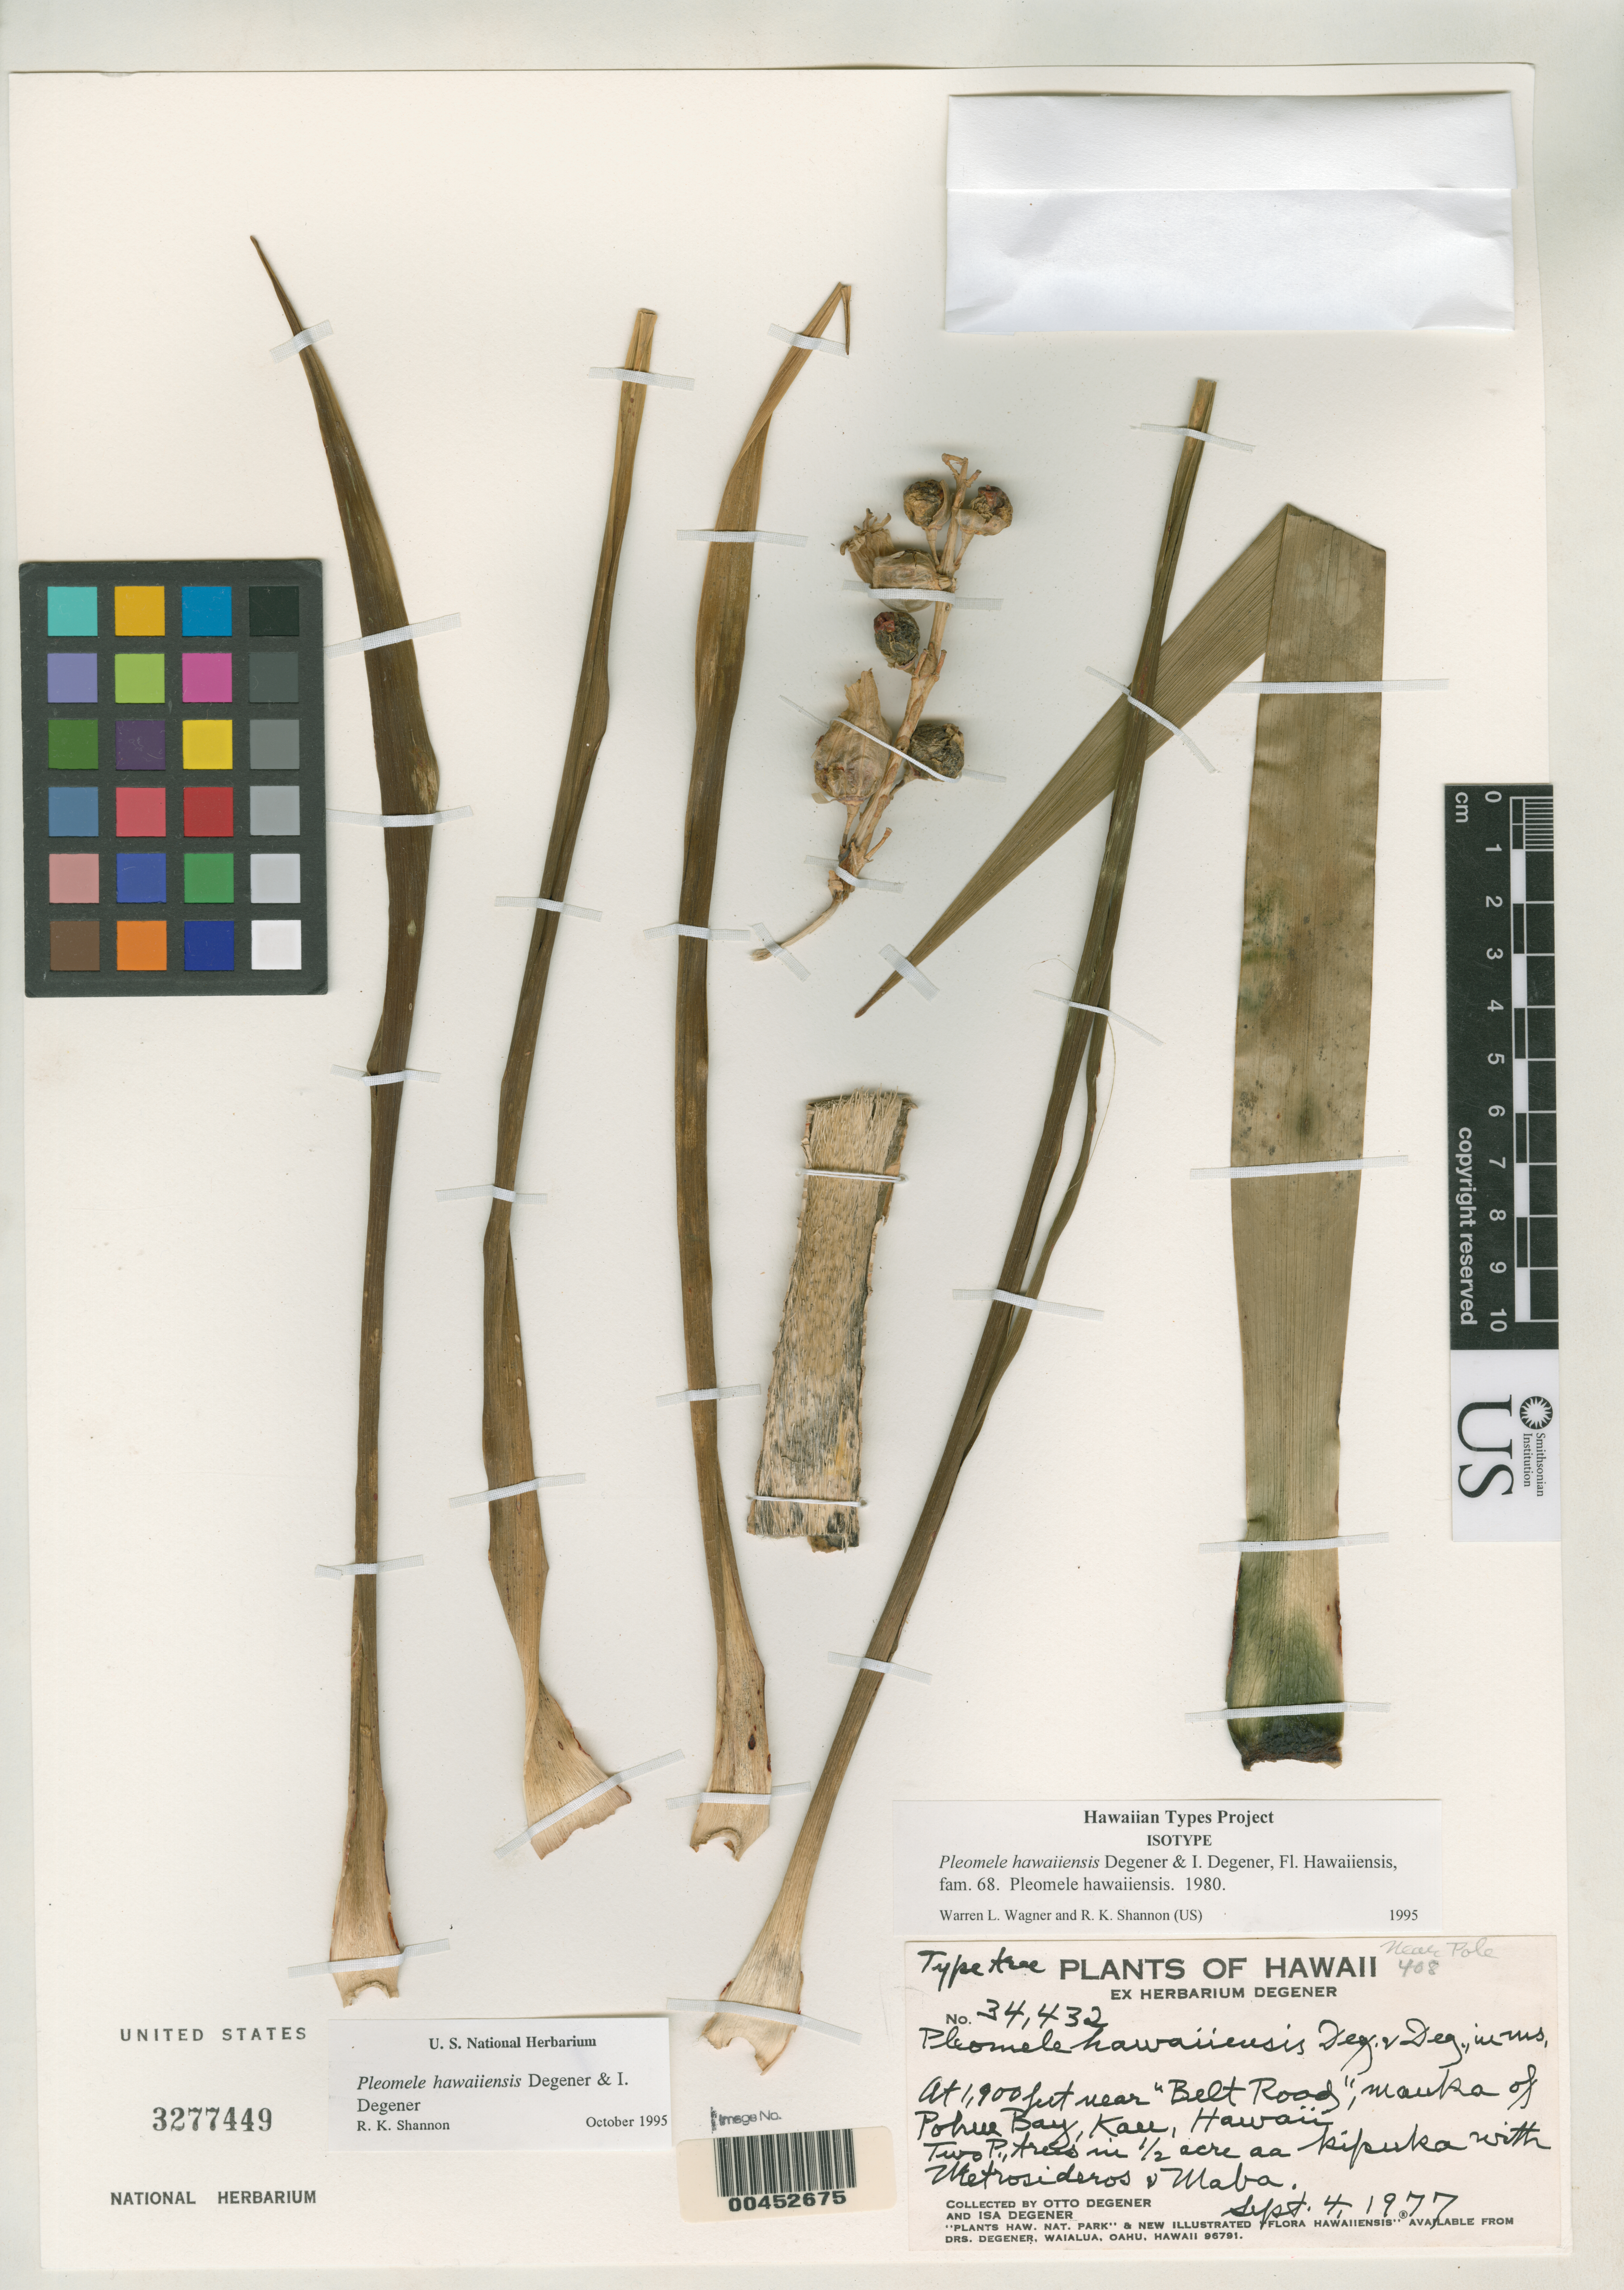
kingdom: Plantae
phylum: Tracheophyta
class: Liliopsida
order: Asparagales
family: Asparagaceae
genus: Pleomele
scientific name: Pleomele hawaiiensis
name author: O. Deg. & I. Deg.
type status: Isotype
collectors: O. Degener & I. Degener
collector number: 34432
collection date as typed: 04 Sep 1977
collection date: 1977-09-04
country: United States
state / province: Hawaii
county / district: Hawaii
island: Hawaii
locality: Pohue Bay, Kau.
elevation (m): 1920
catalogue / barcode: US 3277449